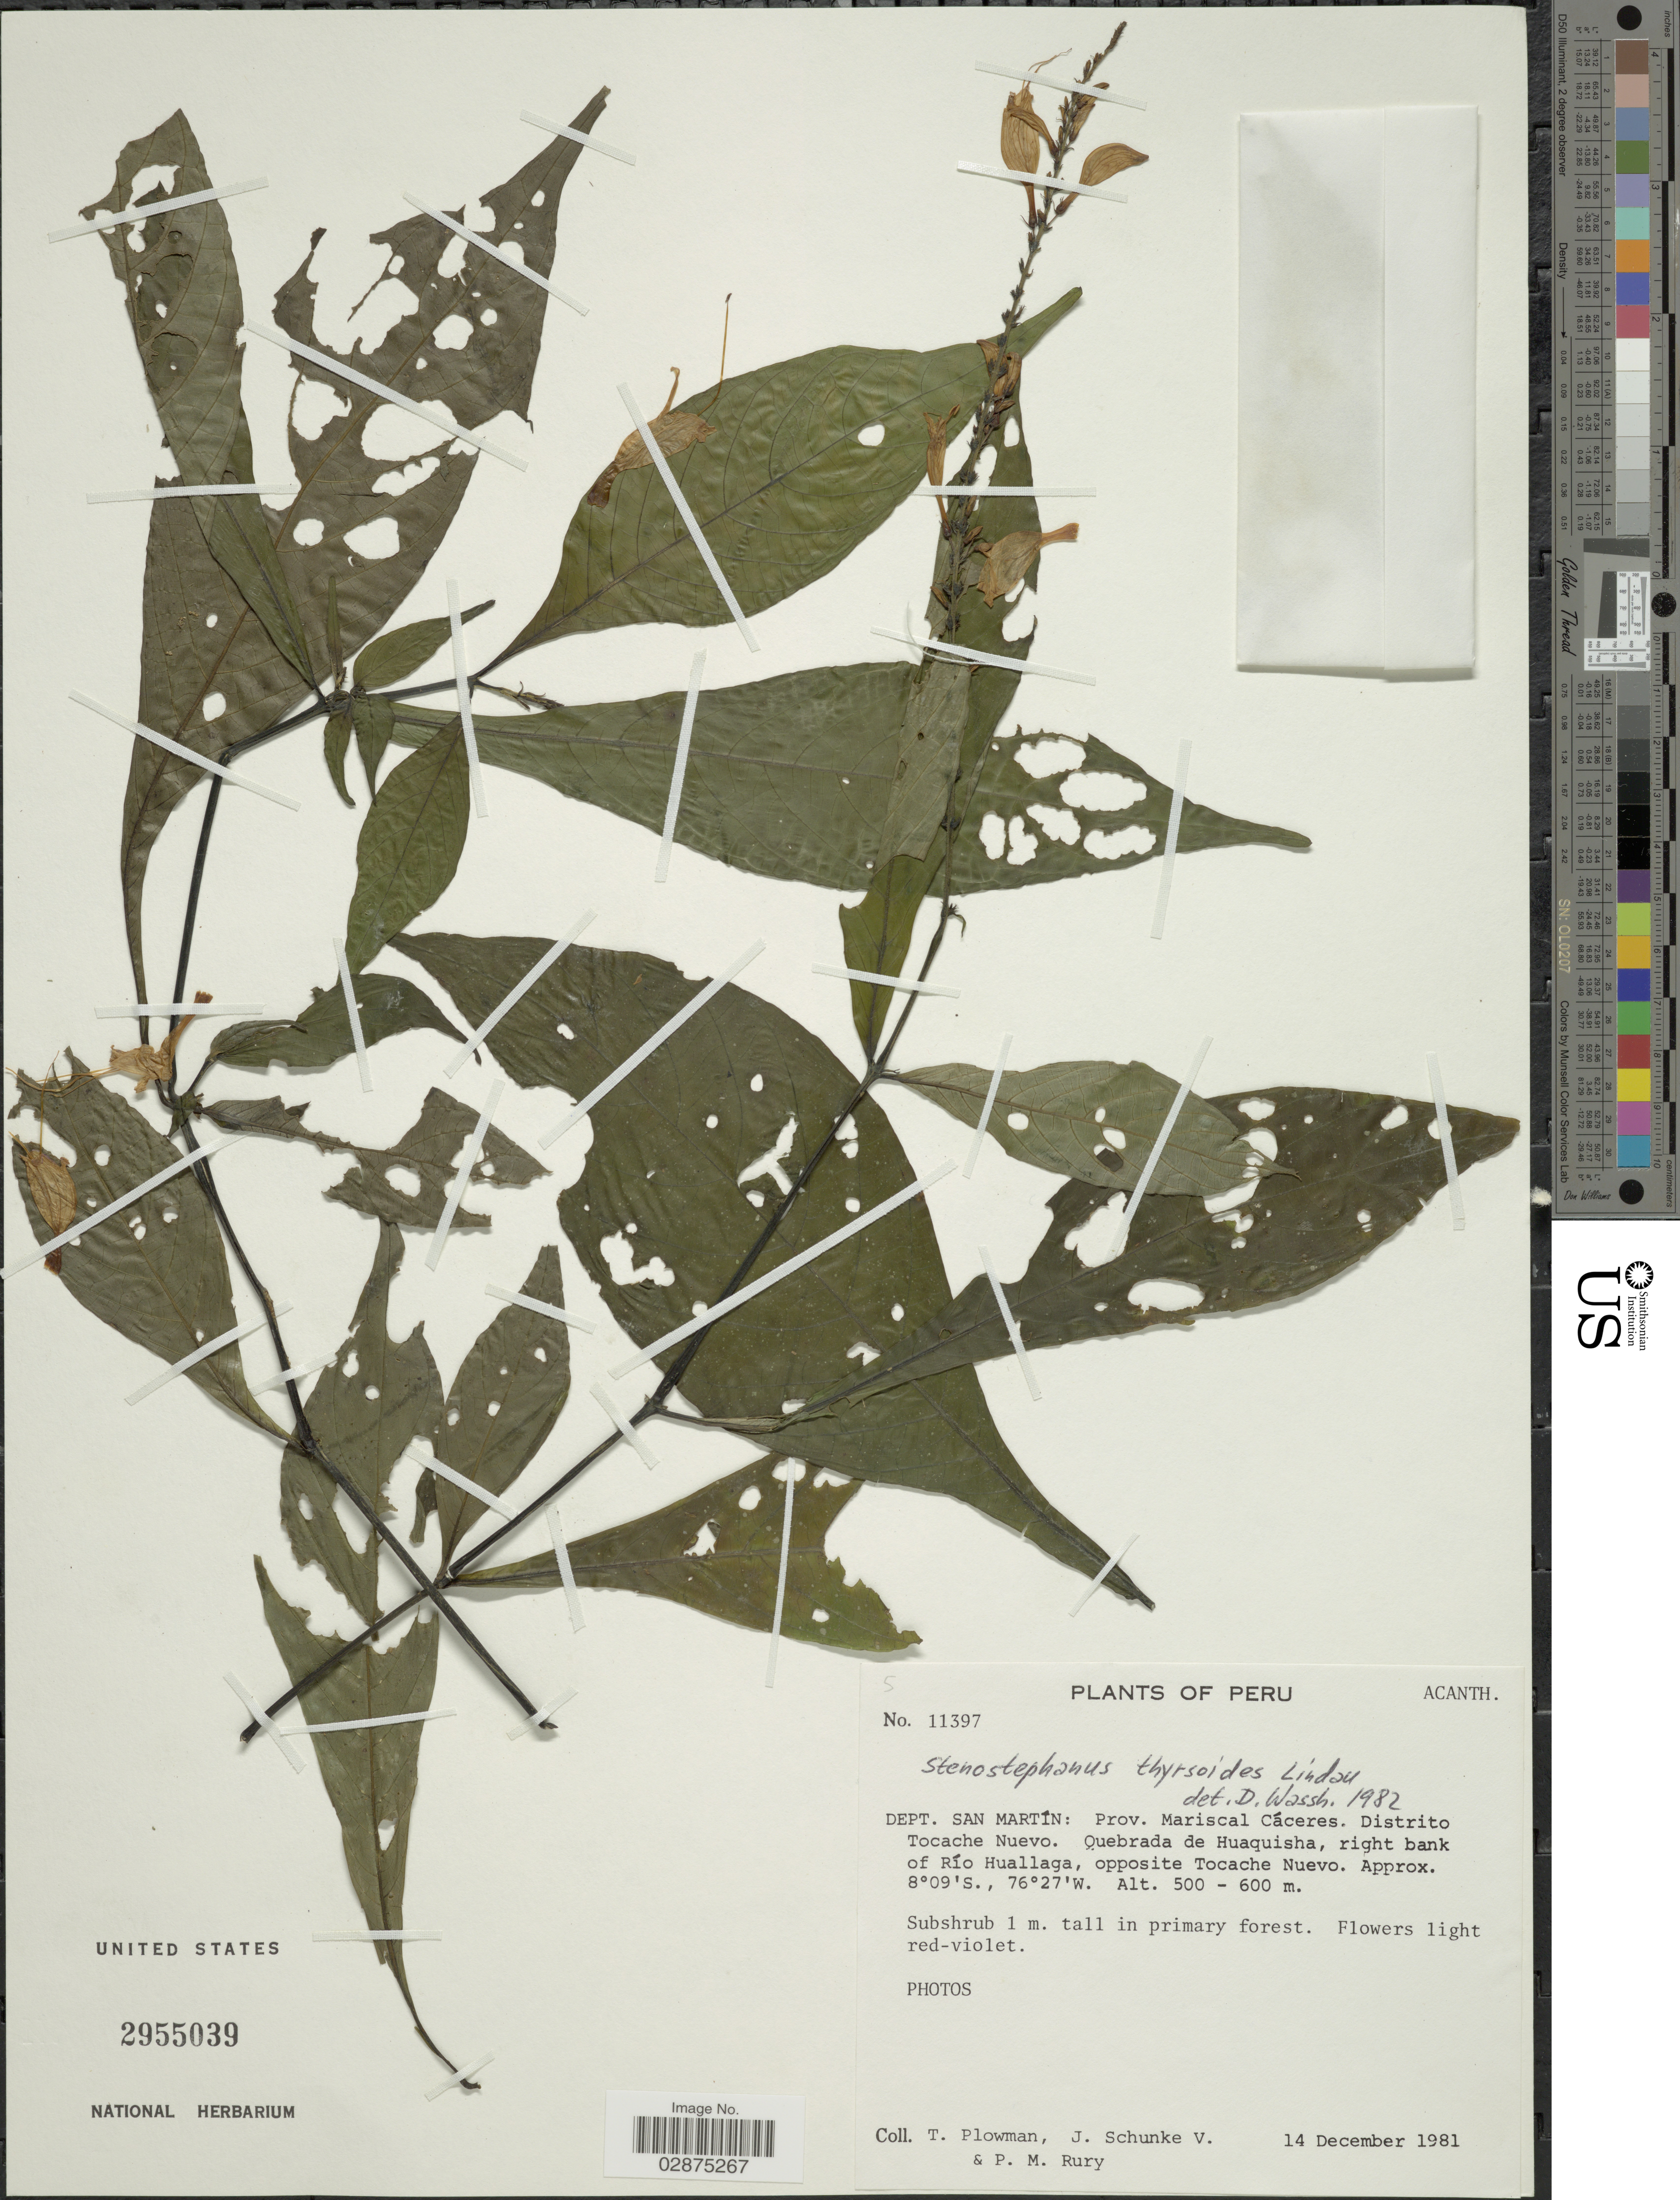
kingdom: Plantae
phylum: Tracheophyta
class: Magnoliopsida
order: Lamiales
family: Acanthaceae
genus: Stenostephanus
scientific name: Stenostephanus longistaminus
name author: (Ruiz & Pav.) V.M. Baum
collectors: T. Plowman, J. Schunke Vigo & P. M. Rury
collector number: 11397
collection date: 1981-12-14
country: Peru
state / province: San Martín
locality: Dept. San Martín: Prov. Mariscal Cáceres. Distrito Tocache Nuevo. Quebrada de Huaquisha, right bank of Río Huallaga, opposite Tocache Nuevo.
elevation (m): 500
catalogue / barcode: US 2955039